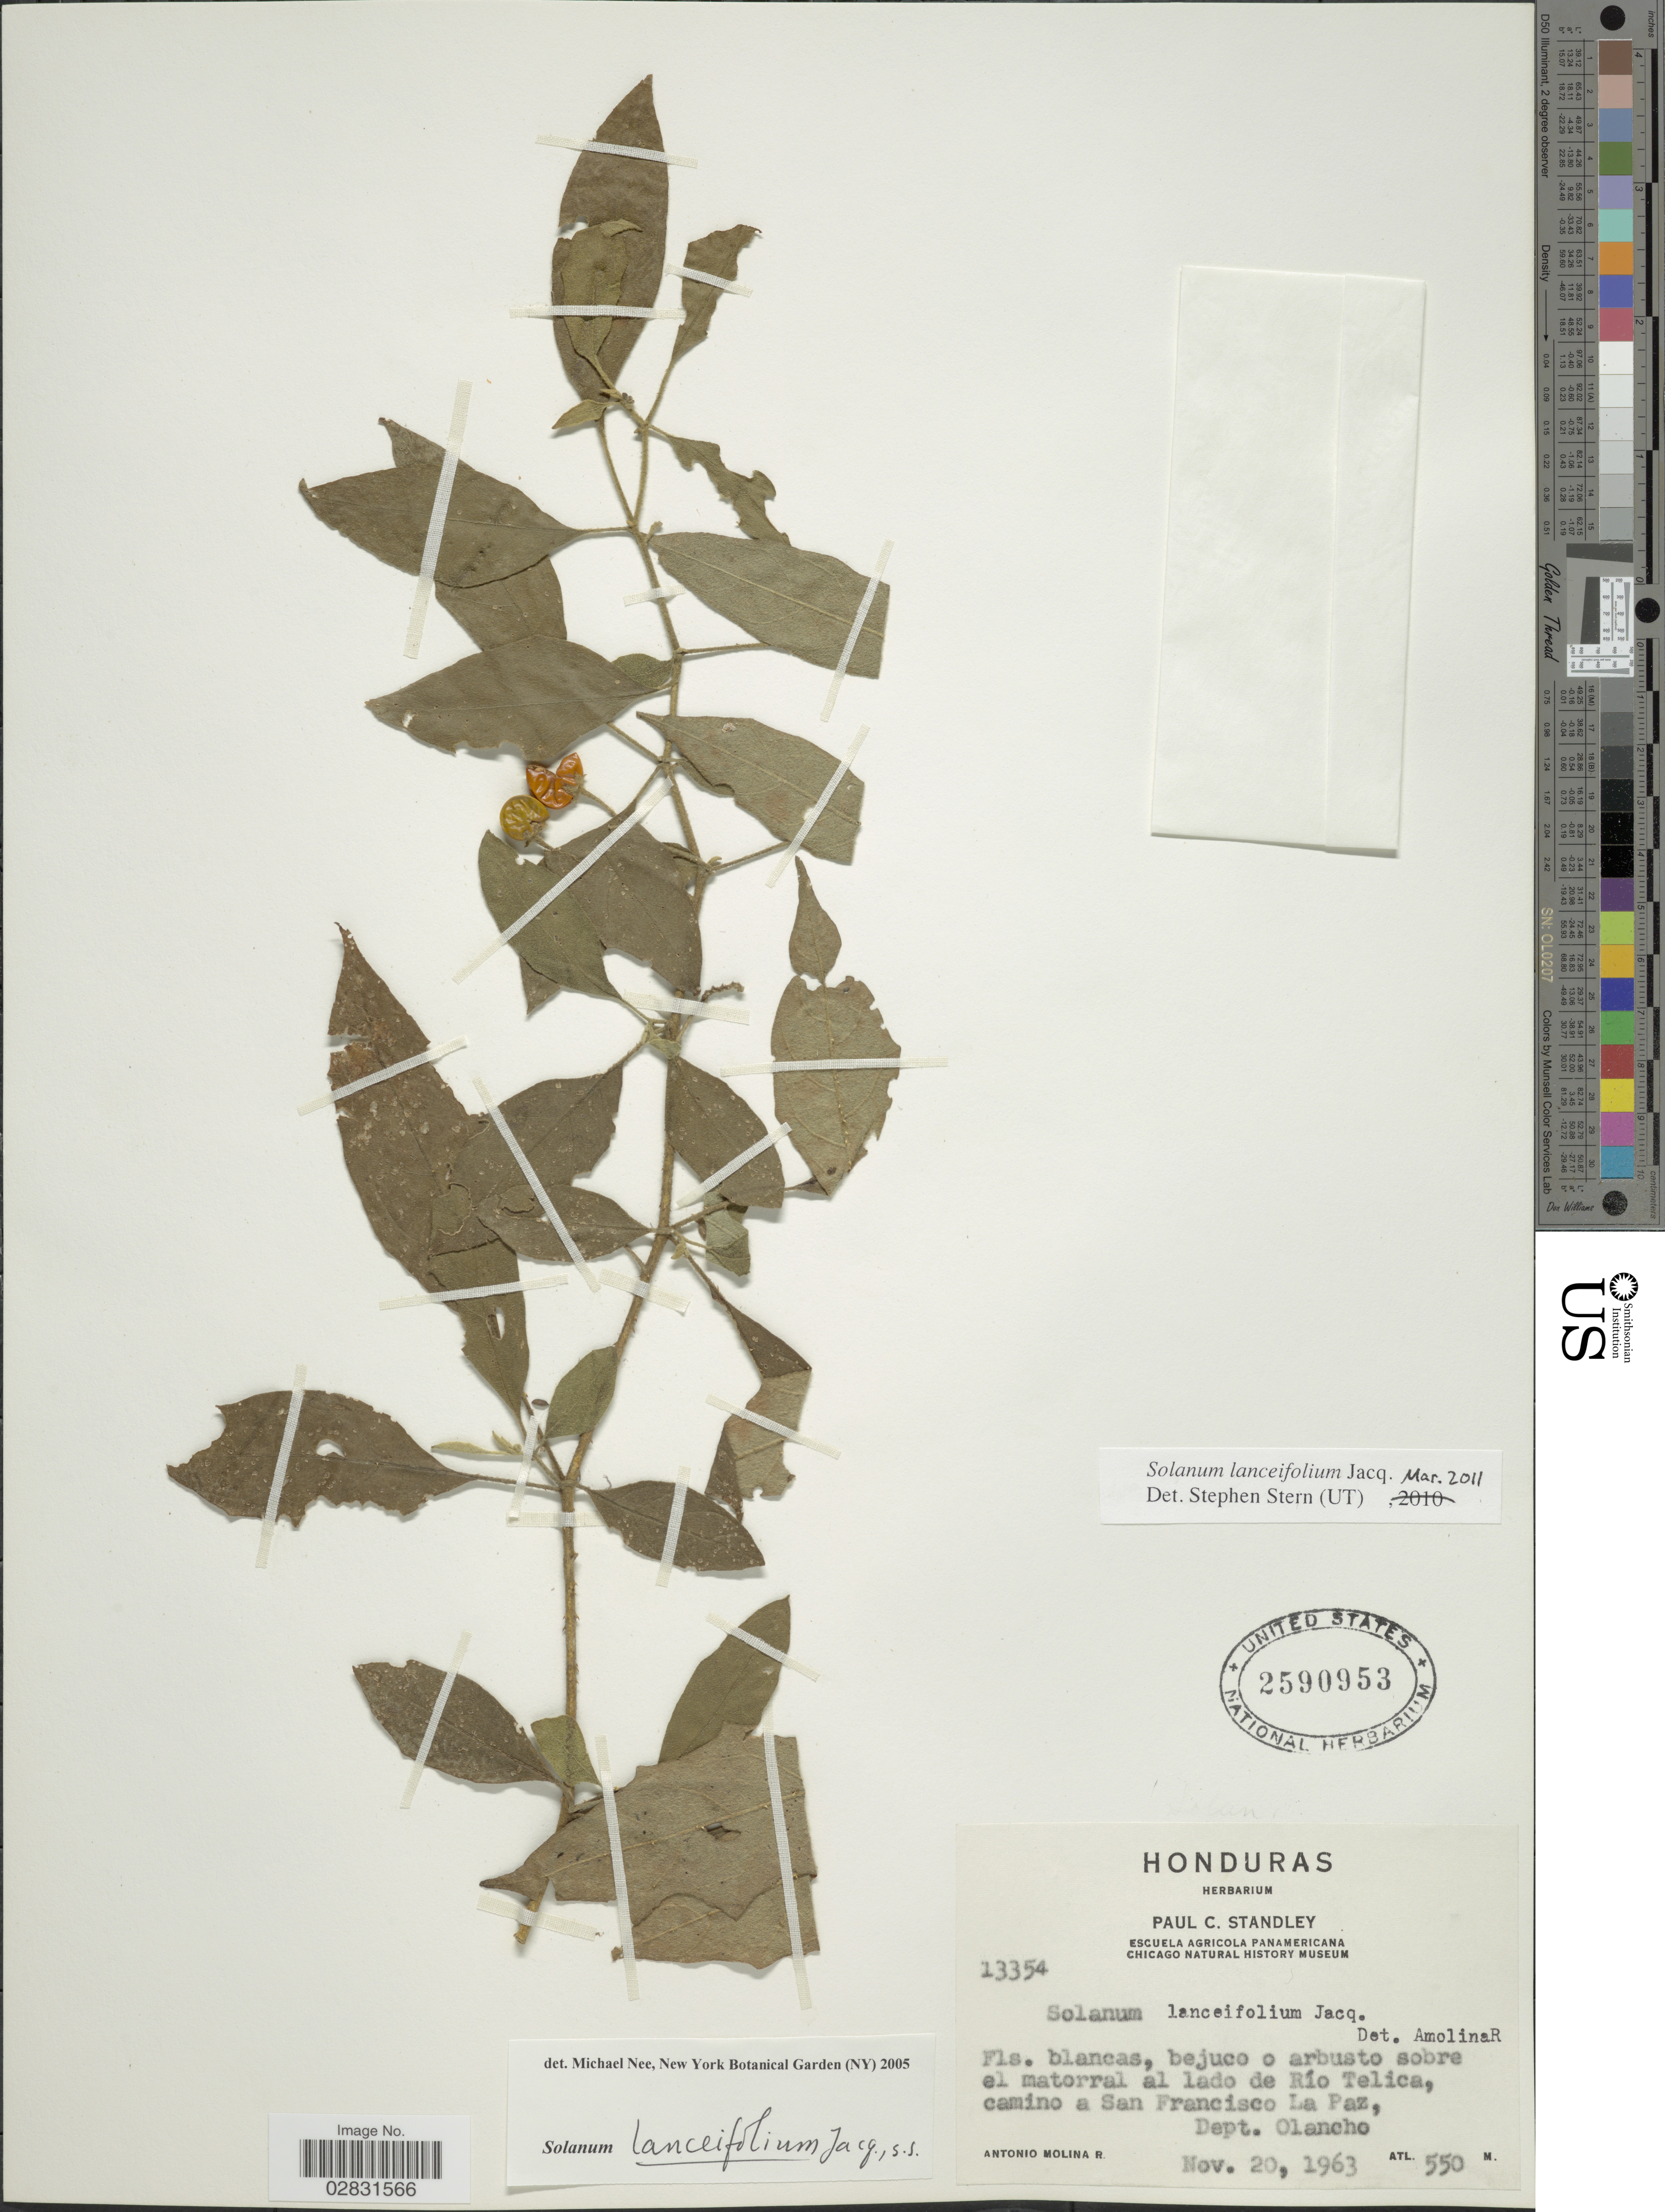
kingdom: Plantae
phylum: Tracheophyta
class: Magnoliopsida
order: Solanales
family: Solanaceae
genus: Solanum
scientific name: Solanum lanceifolium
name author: Jacq.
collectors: A. Molina R.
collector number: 13354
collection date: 1963-11-20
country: Honduras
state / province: Olancho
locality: Sobre el matorral al lado de Río Telica, camino a San Francisco La Paz, Dept. Olancho.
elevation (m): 550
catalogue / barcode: US 2590953